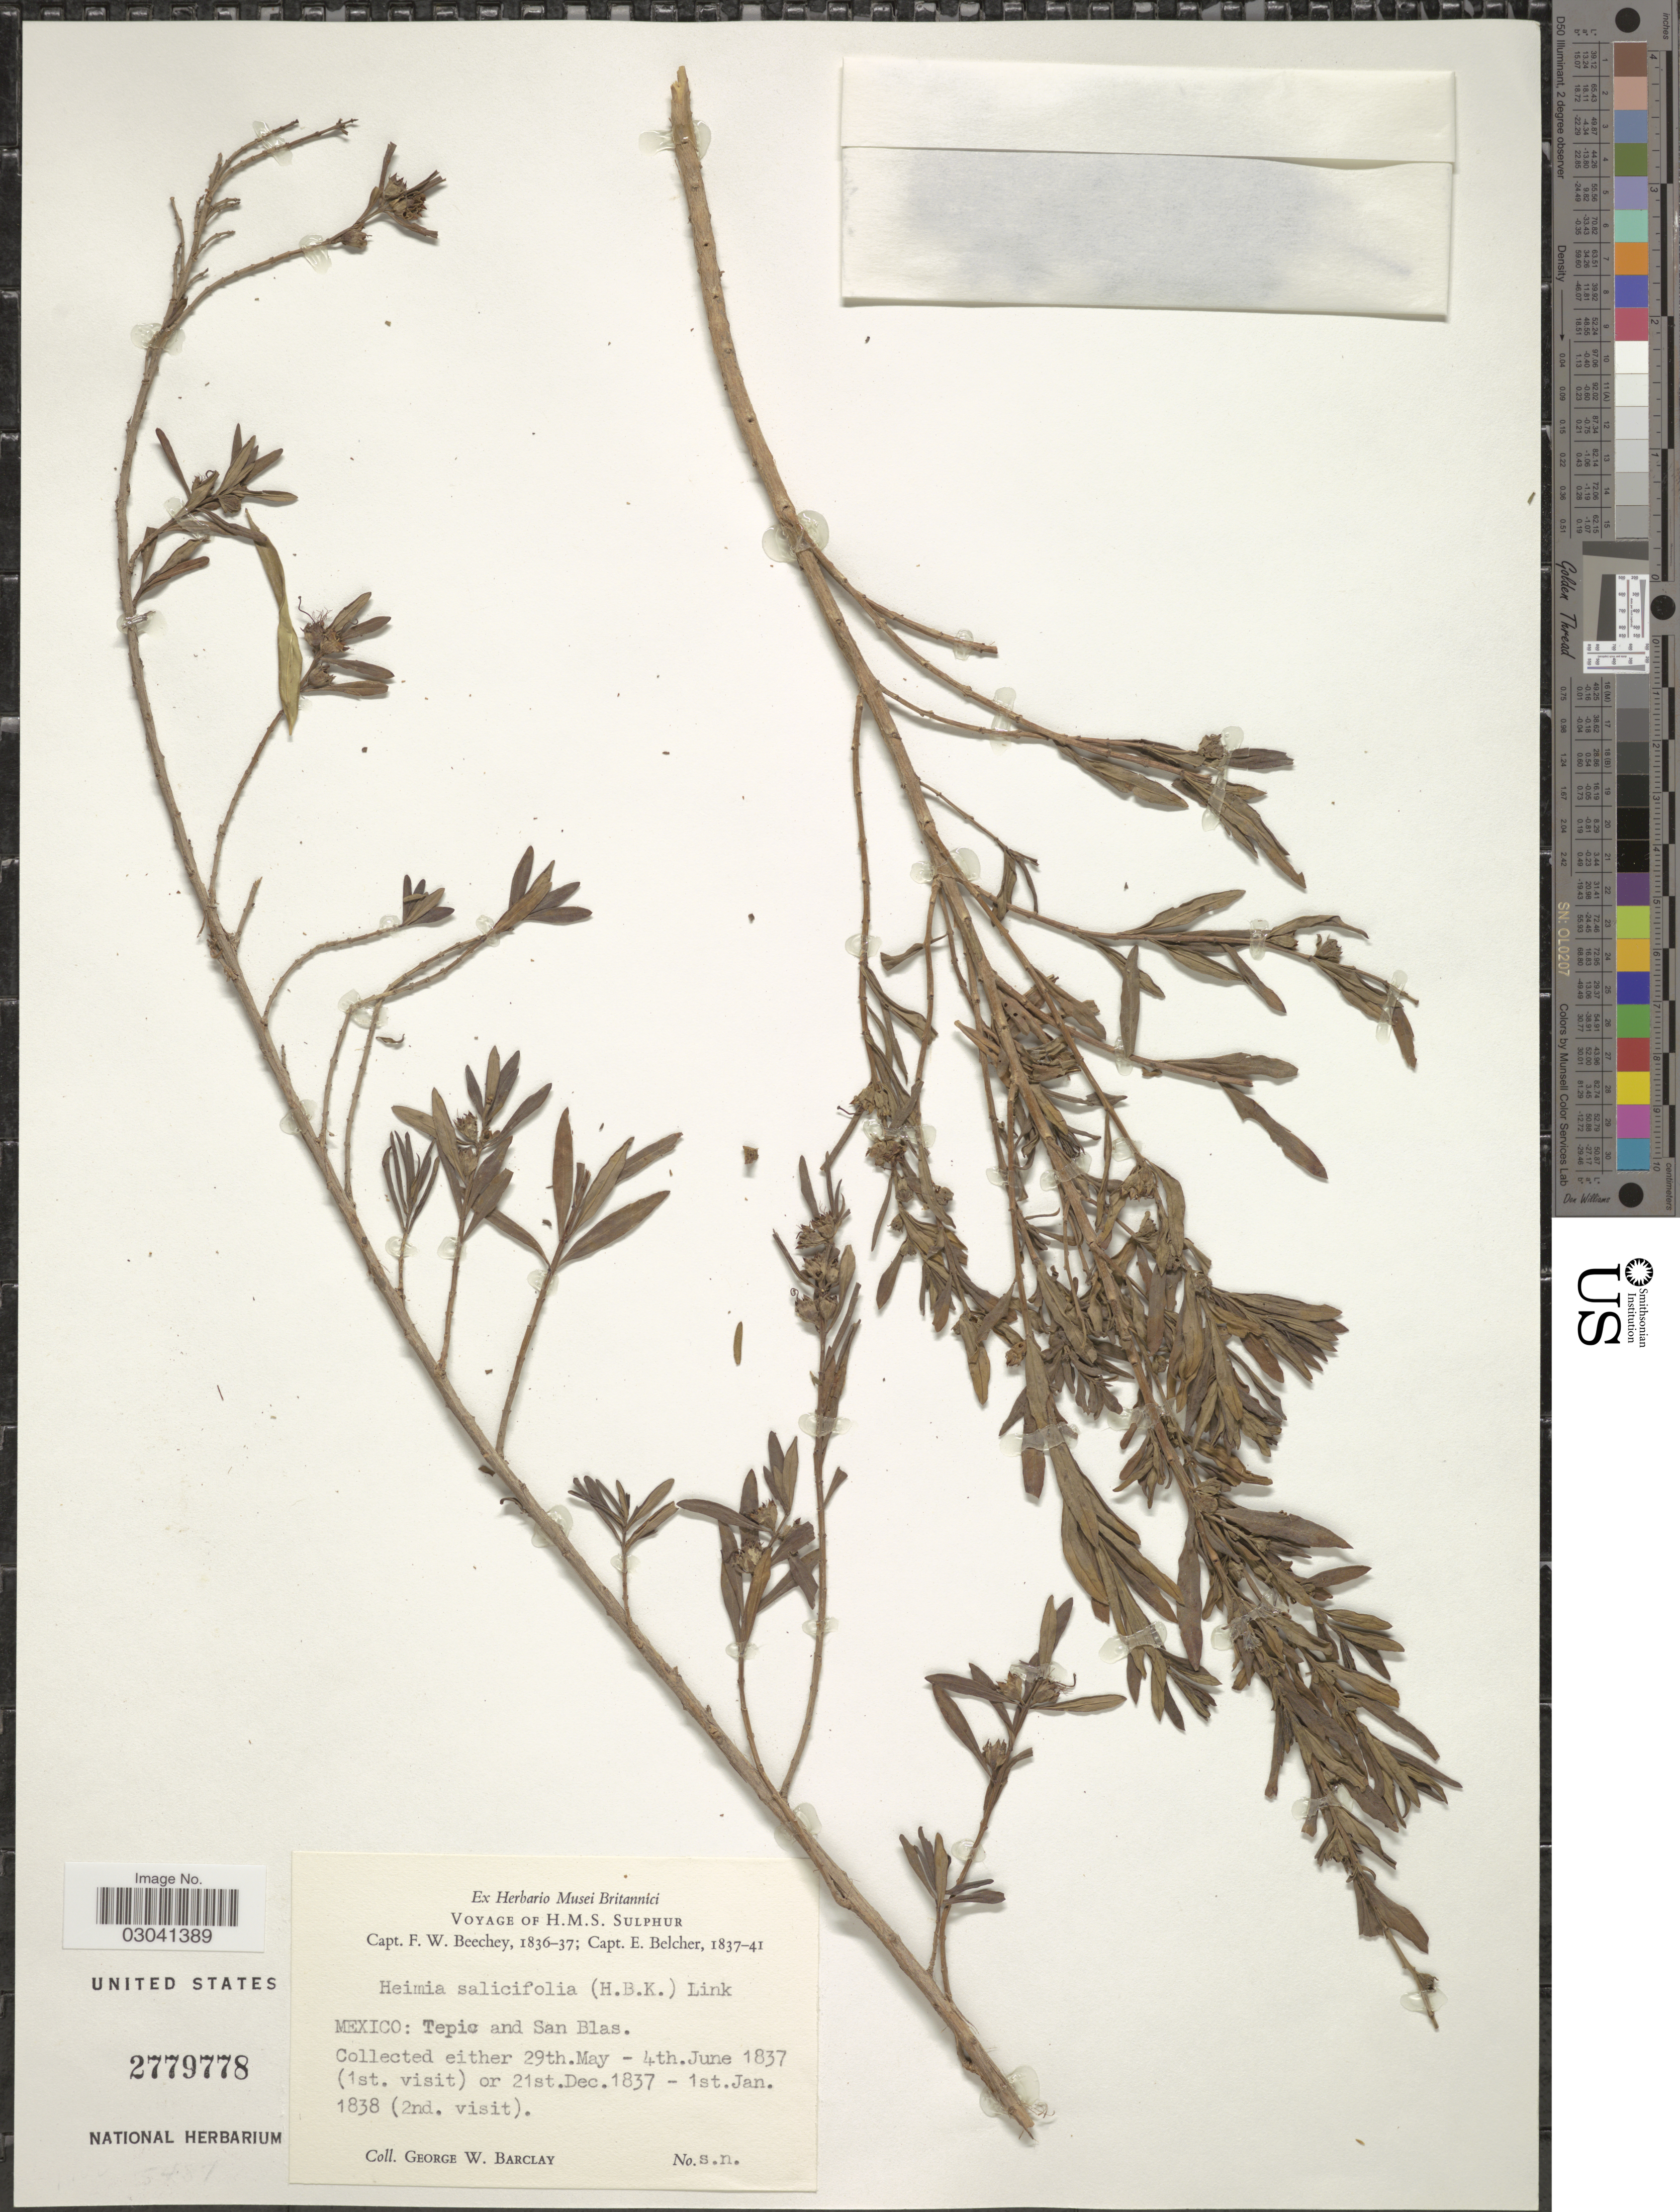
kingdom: Plantae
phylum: Tracheophyta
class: Magnoliopsida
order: Myrtales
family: Lythraceae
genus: Heimia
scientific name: Heimia salicifolia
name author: Link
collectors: G. W. Barclay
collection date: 1837-05-29/1837-06-04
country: Mexico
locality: Tepic and San Blas.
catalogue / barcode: US 2779778